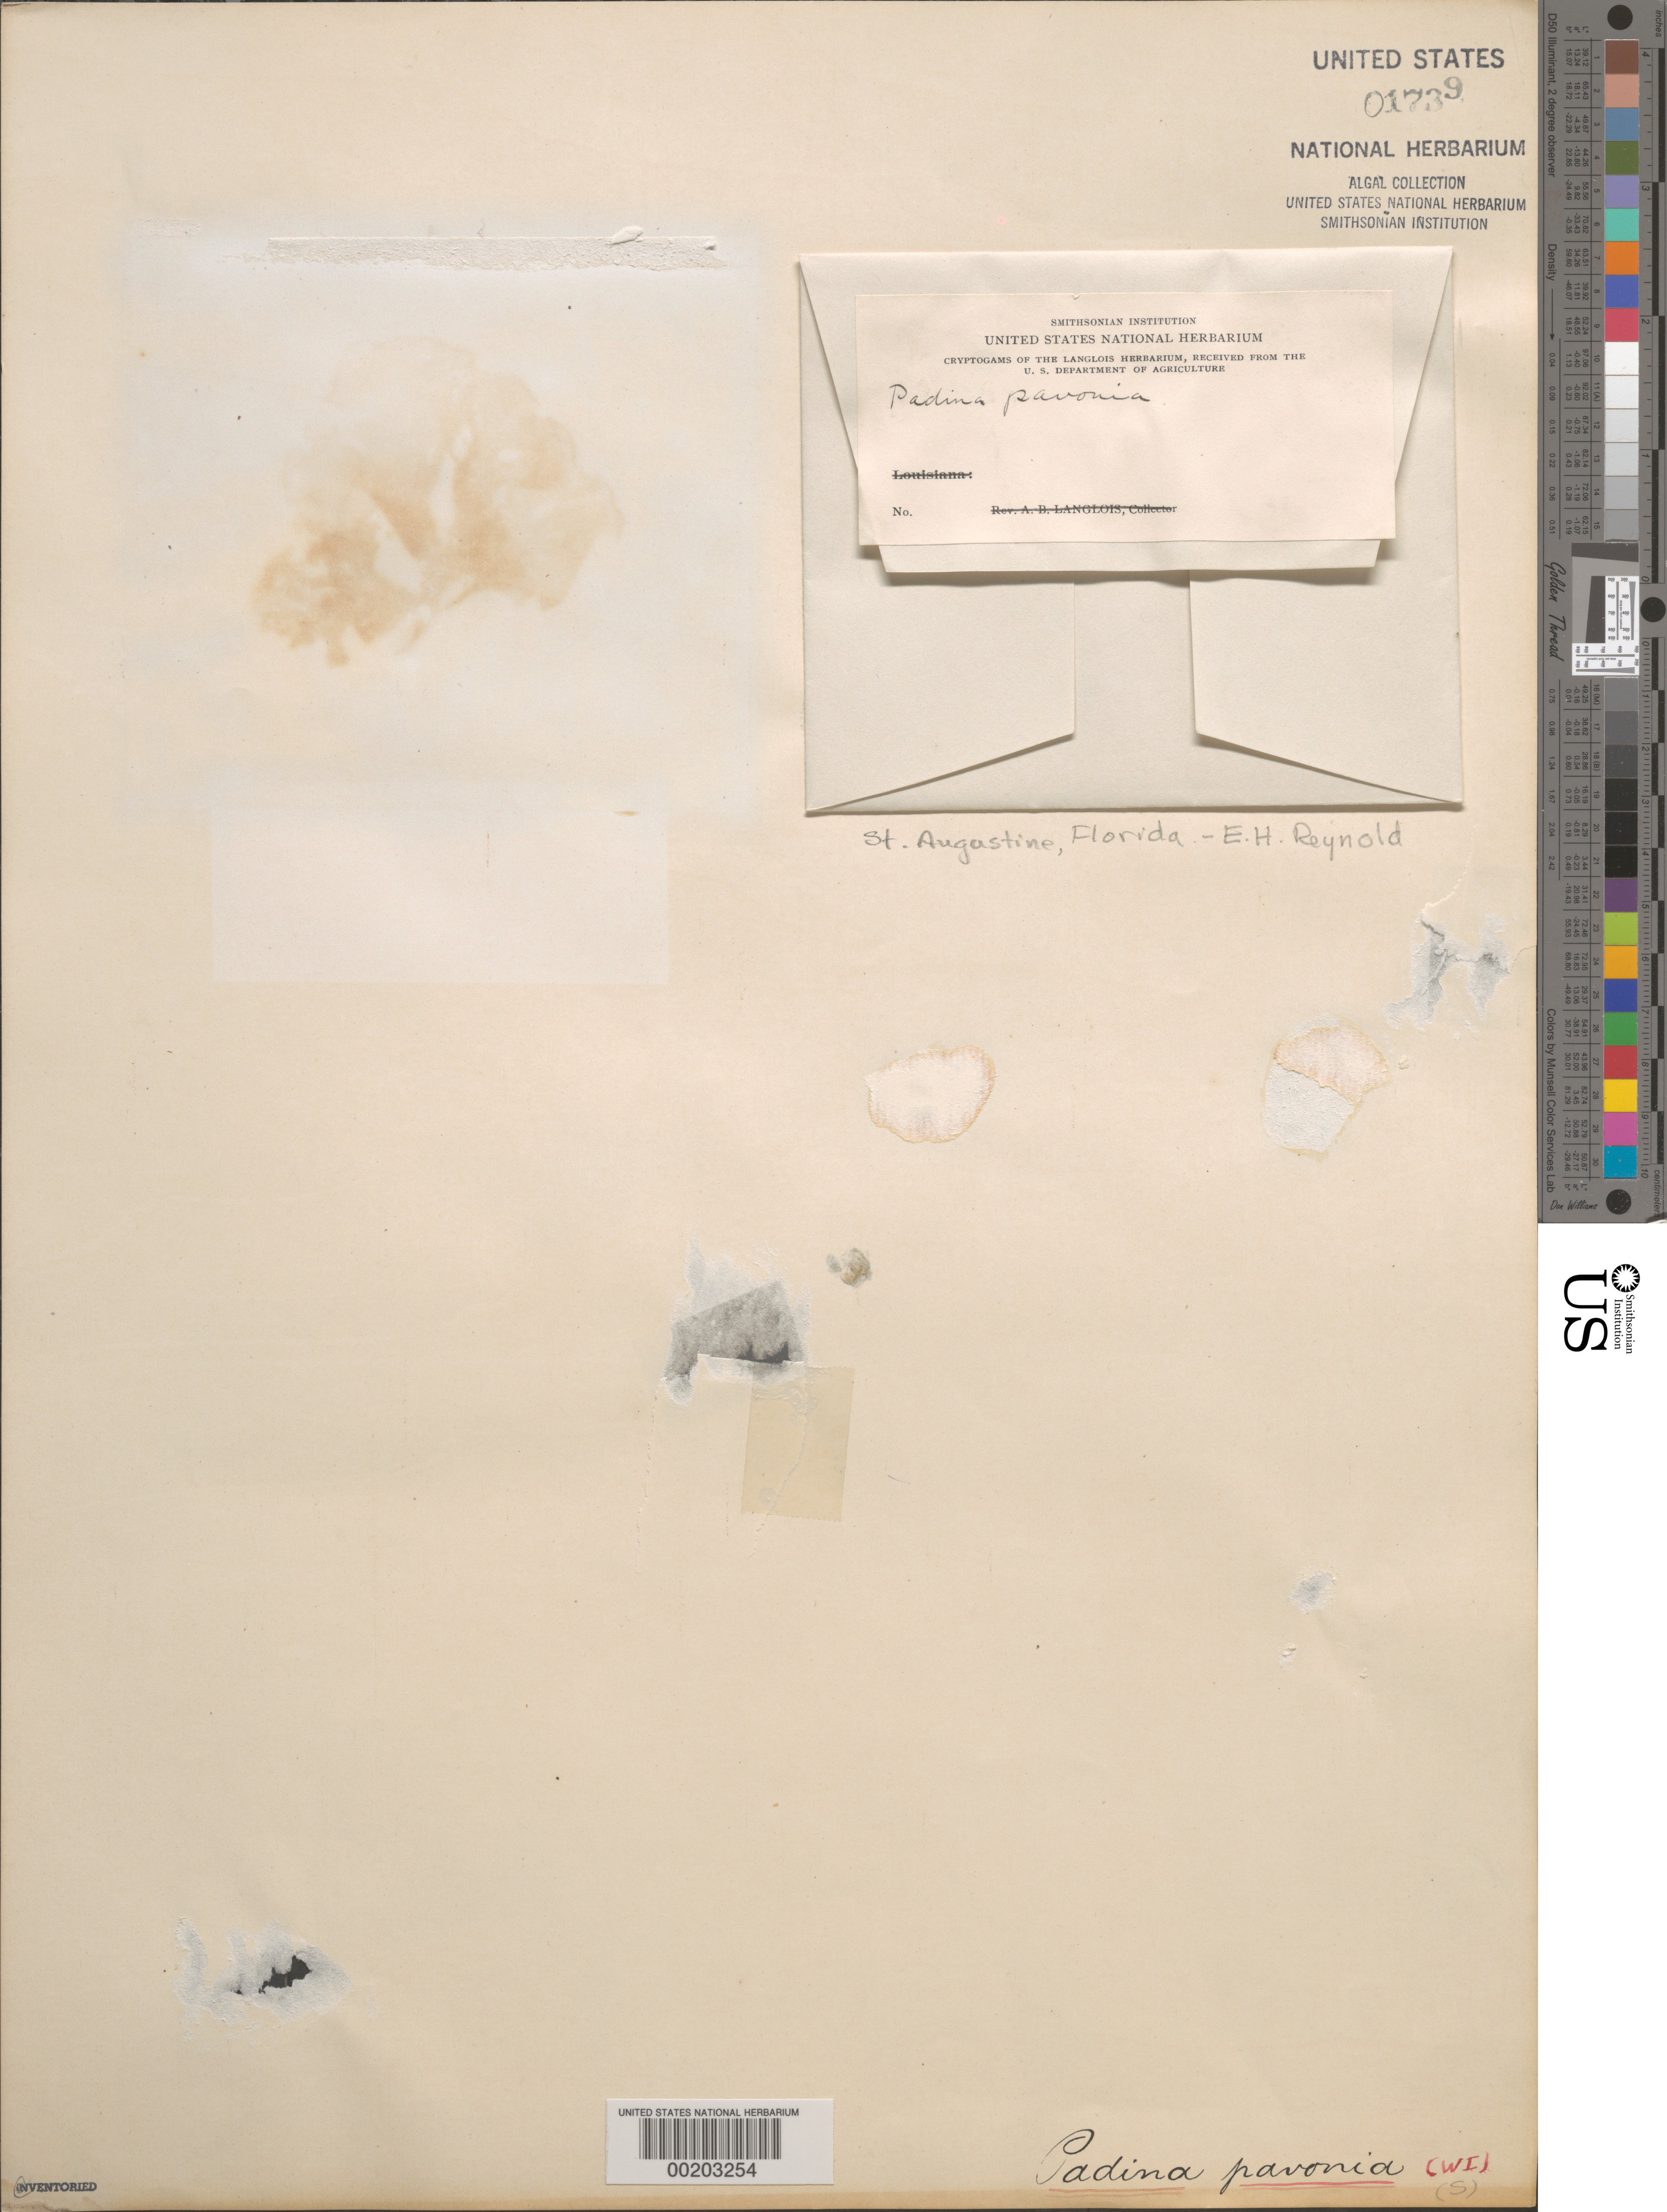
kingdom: Chromista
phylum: Ochrophyta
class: Phaeophyceae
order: Dictyotales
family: Dictyotaceae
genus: Padina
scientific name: Padina pavonica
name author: (L.) Thivy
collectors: E. Reynold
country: United States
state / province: Florida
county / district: Saint Johns County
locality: St. Augustine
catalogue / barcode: US 1739